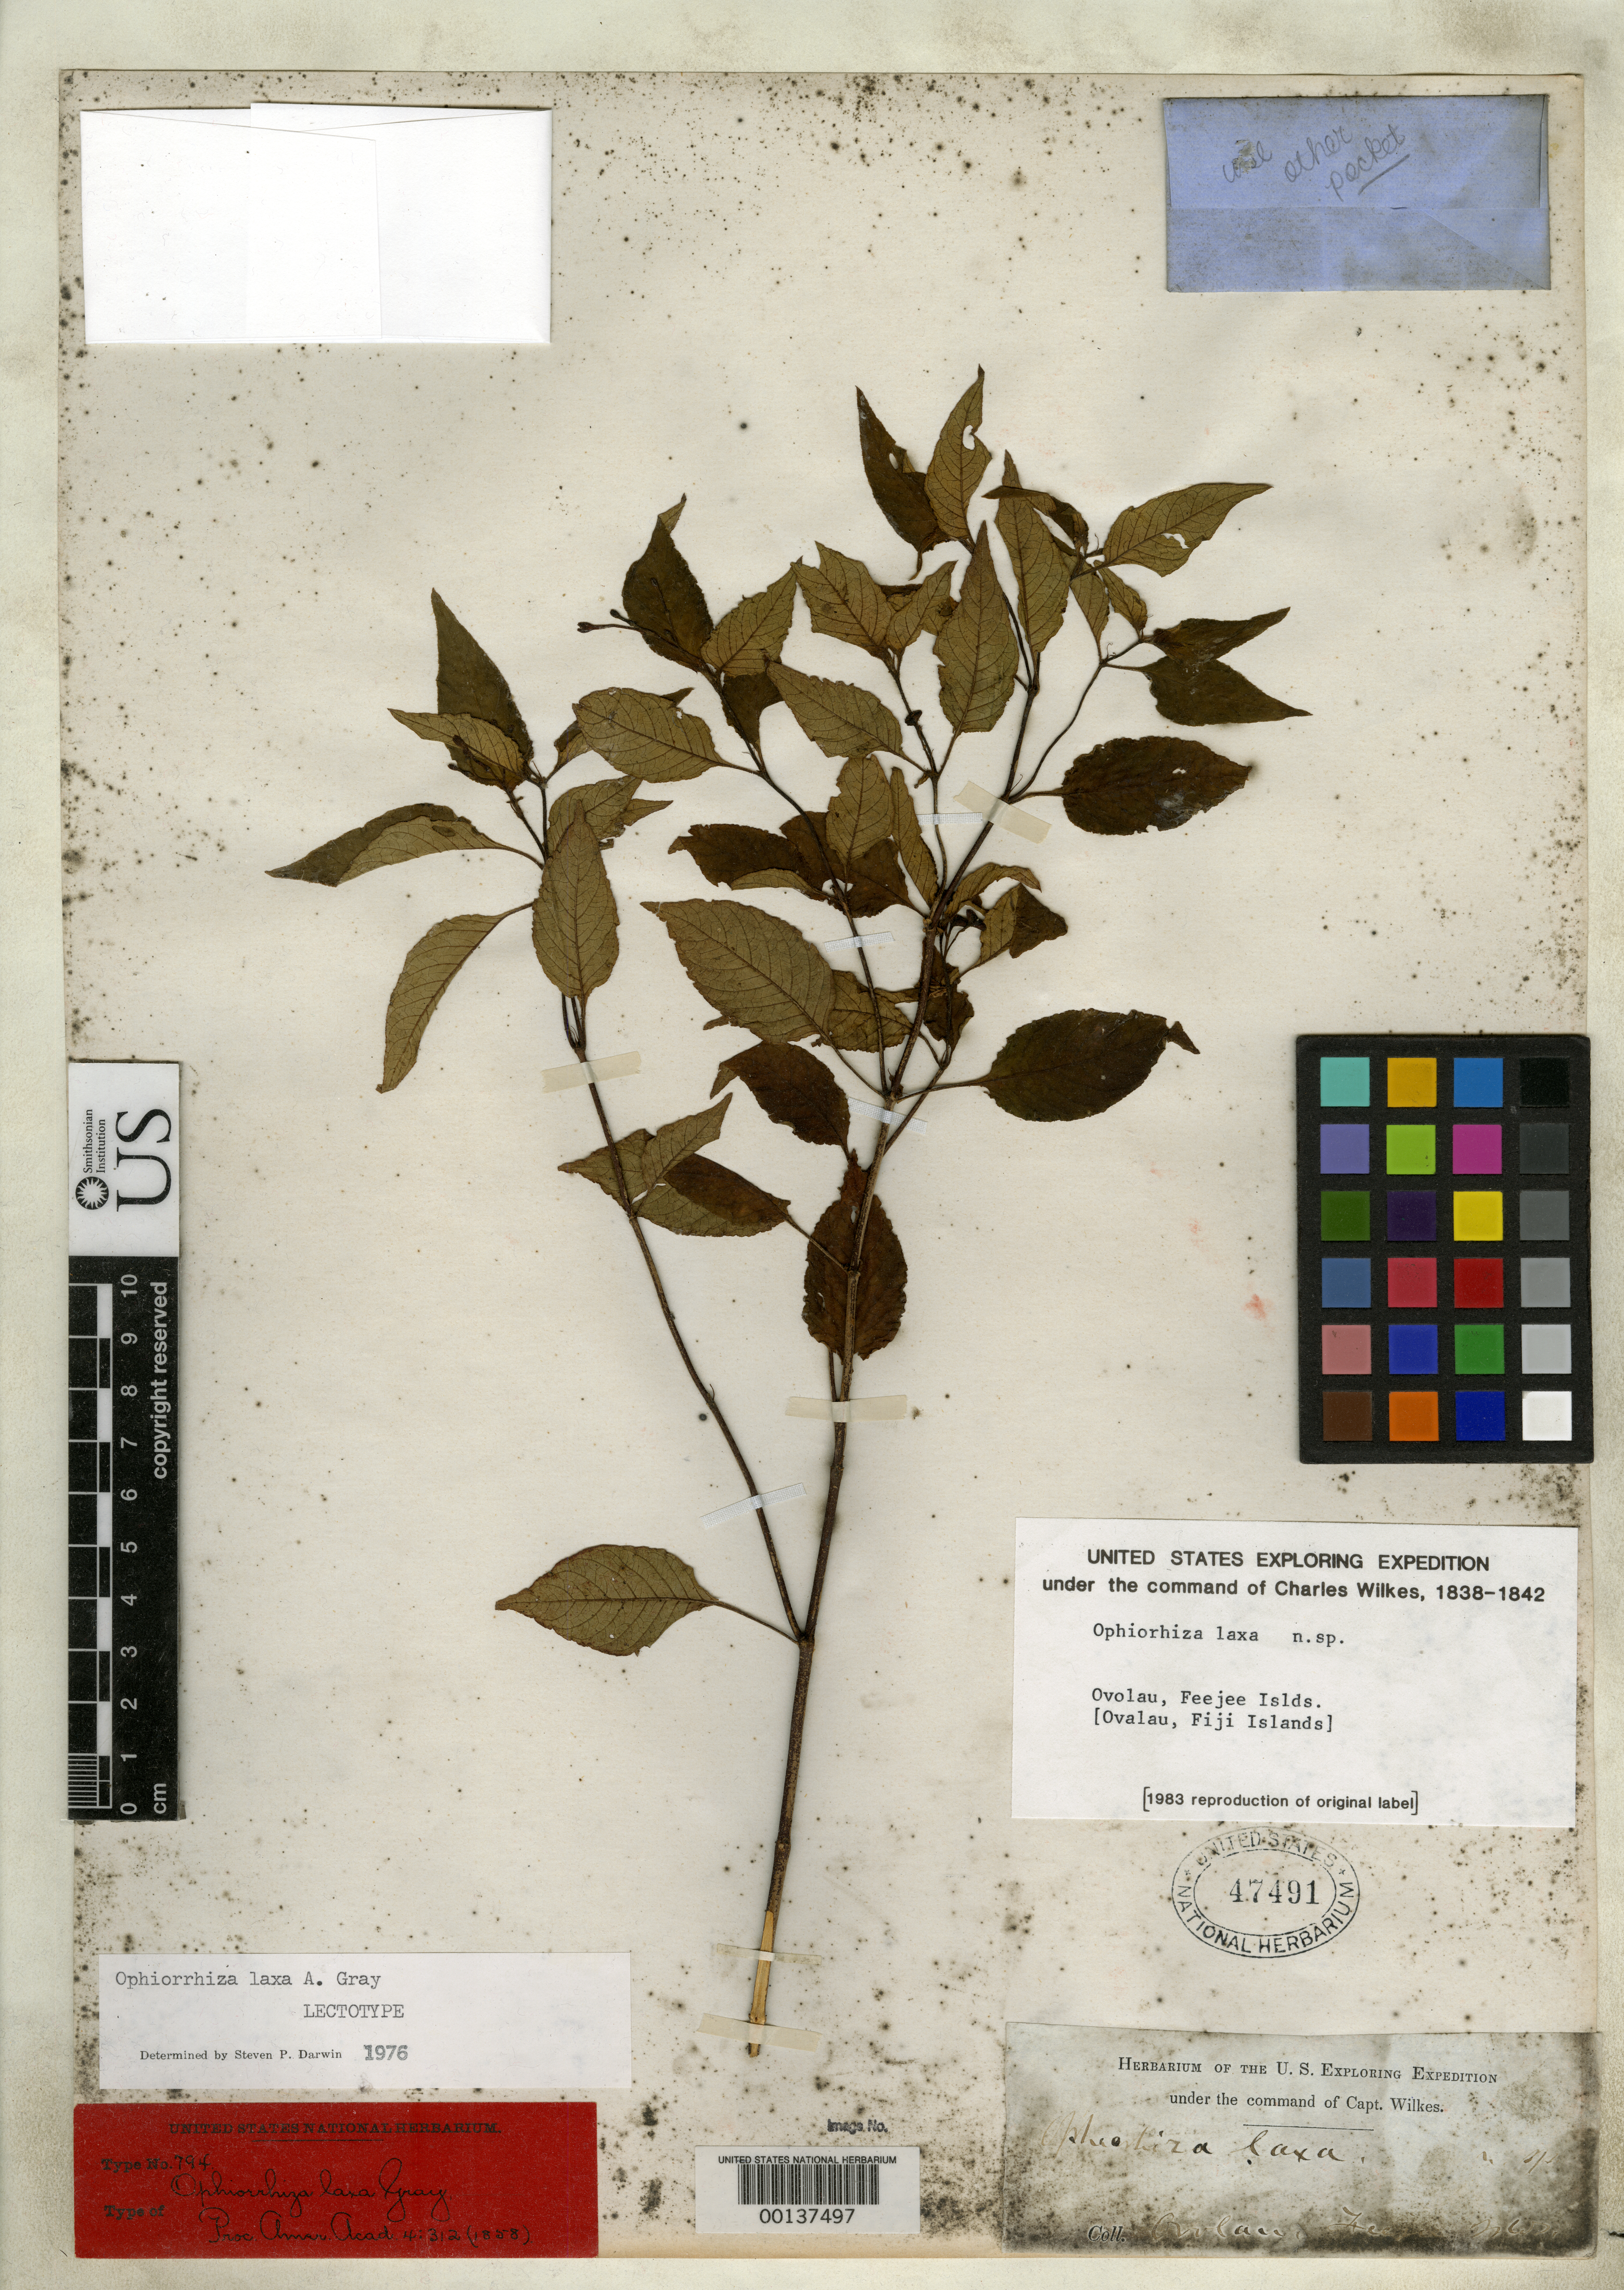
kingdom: Plantae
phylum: Tracheophyta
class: Magnoliopsida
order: Gentianales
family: Rubiaceae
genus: Ophiorrhiza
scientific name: Ophiorrhiza laxa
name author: A. Gray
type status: Lectotype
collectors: Wilkes Explor. Exped.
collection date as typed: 1838 to -- --- 1842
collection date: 1838/1842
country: Fiji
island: Ovalau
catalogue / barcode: US 47491